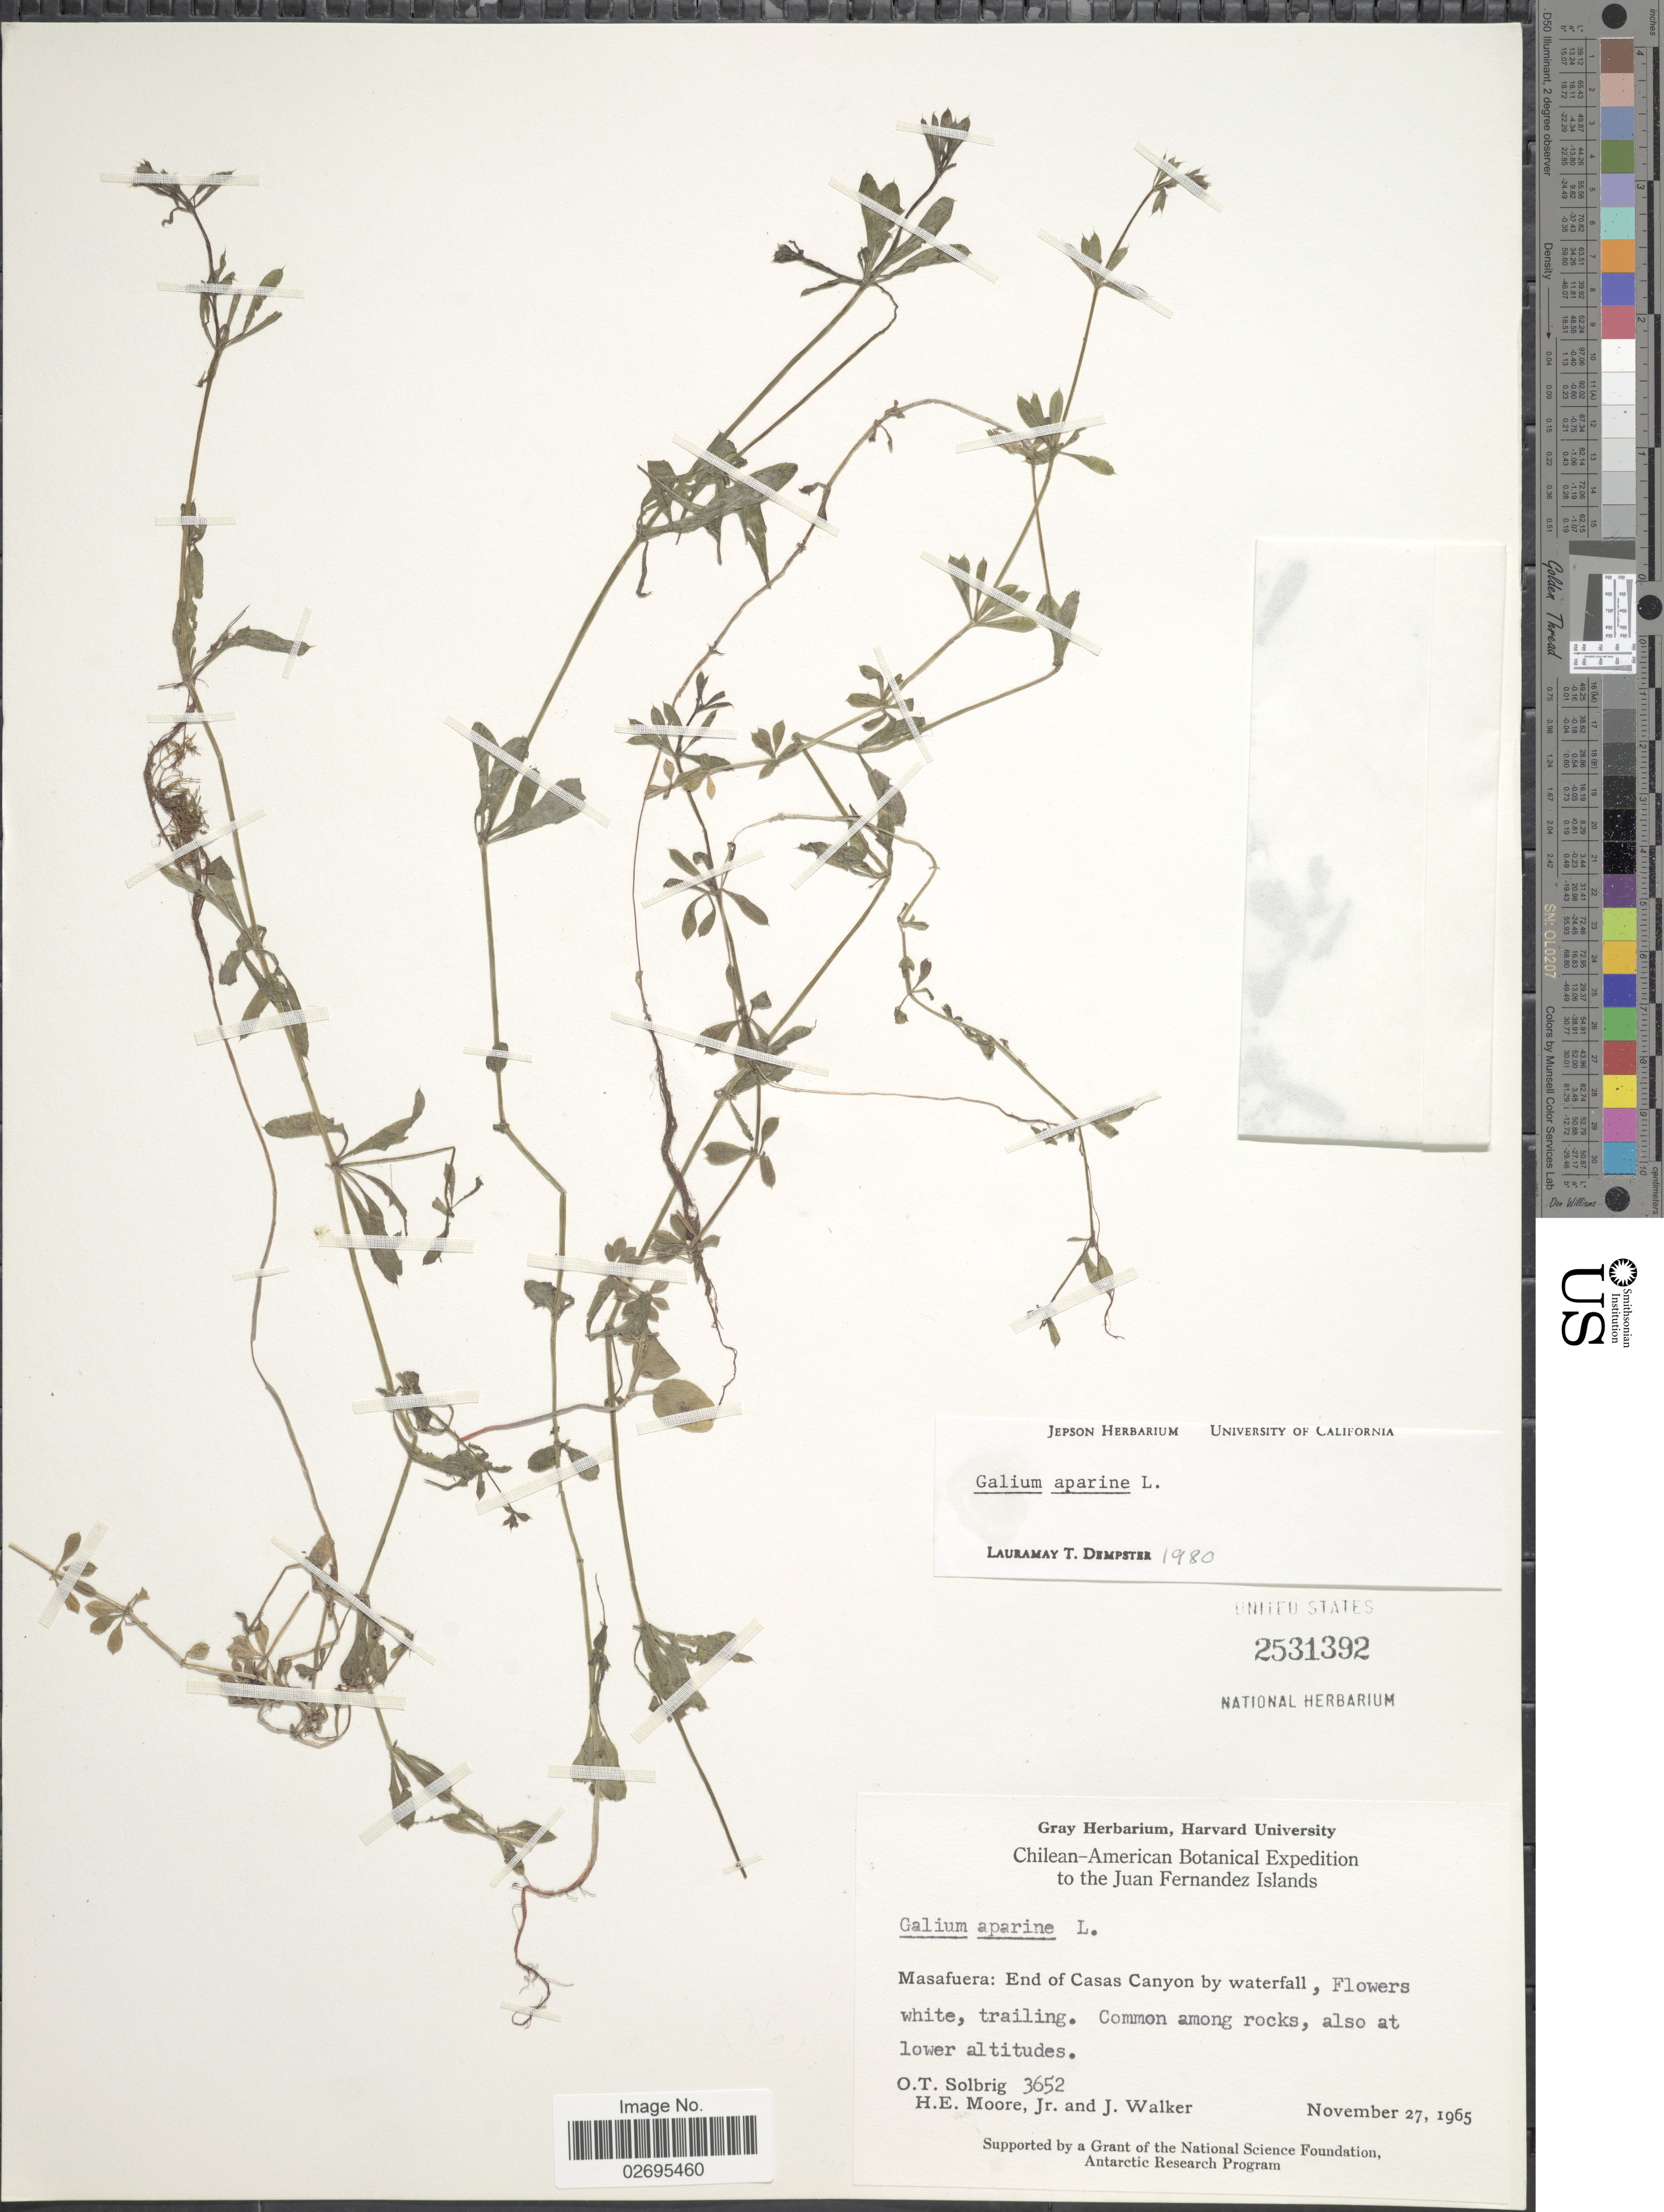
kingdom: Plantae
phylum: Tracheophyta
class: Magnoliopsida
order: Gentianales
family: Rubiaceae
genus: Galium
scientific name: Galium aparine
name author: L.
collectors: O. T. Solbrig, H. Moore & J. Walker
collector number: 3652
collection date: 1965-11-27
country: Chile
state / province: Valparaíso (V)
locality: The Juan Fernandez Islands, Masafuera: End of Casas Canyon by waterfall.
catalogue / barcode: US 2531392